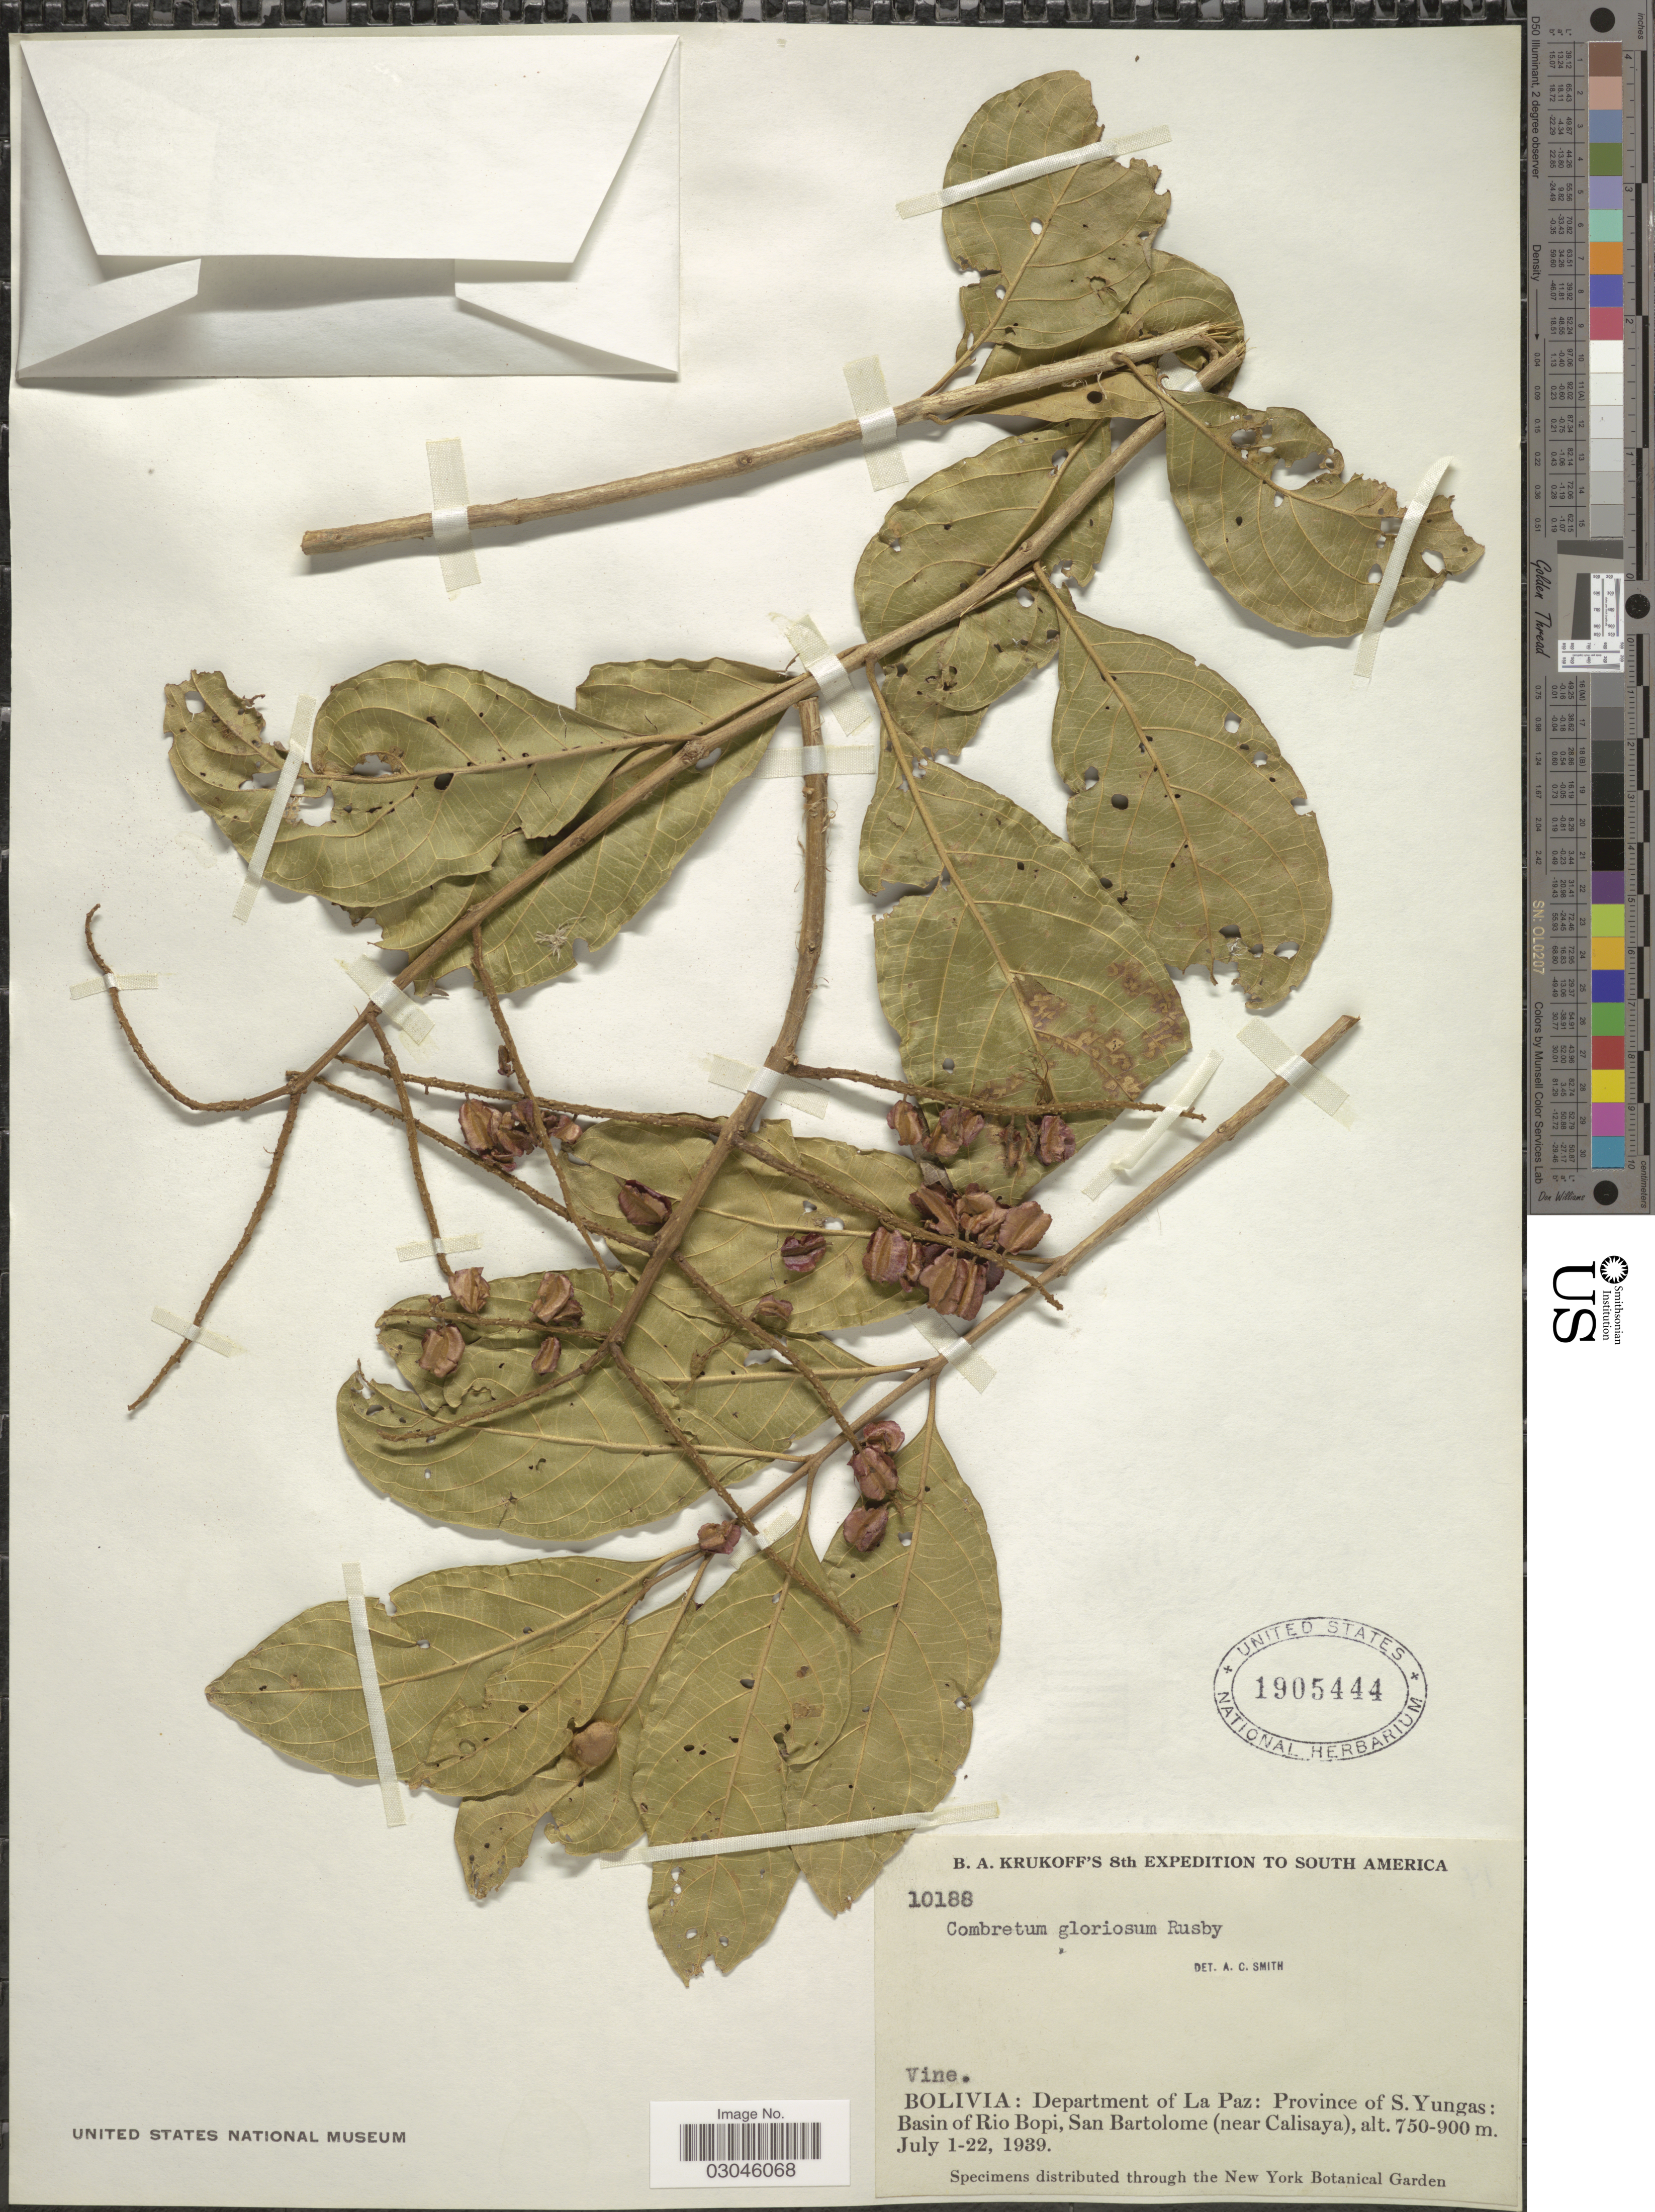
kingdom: Plantae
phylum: Tracheophyta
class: Magnoliopsida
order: Myrtales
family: Combretaceae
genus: Combretum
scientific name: Combretum fruticosum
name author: (Loefl.) Stuntz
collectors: B. A. Krukoff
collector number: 10188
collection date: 1939-07-01/1939-07-22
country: Bolivia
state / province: La Paz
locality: Department of La Paz: Province of S. Yungas: Basin of Rio Bopi, San Bartolome (near Calisaya).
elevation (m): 750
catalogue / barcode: US 1905444